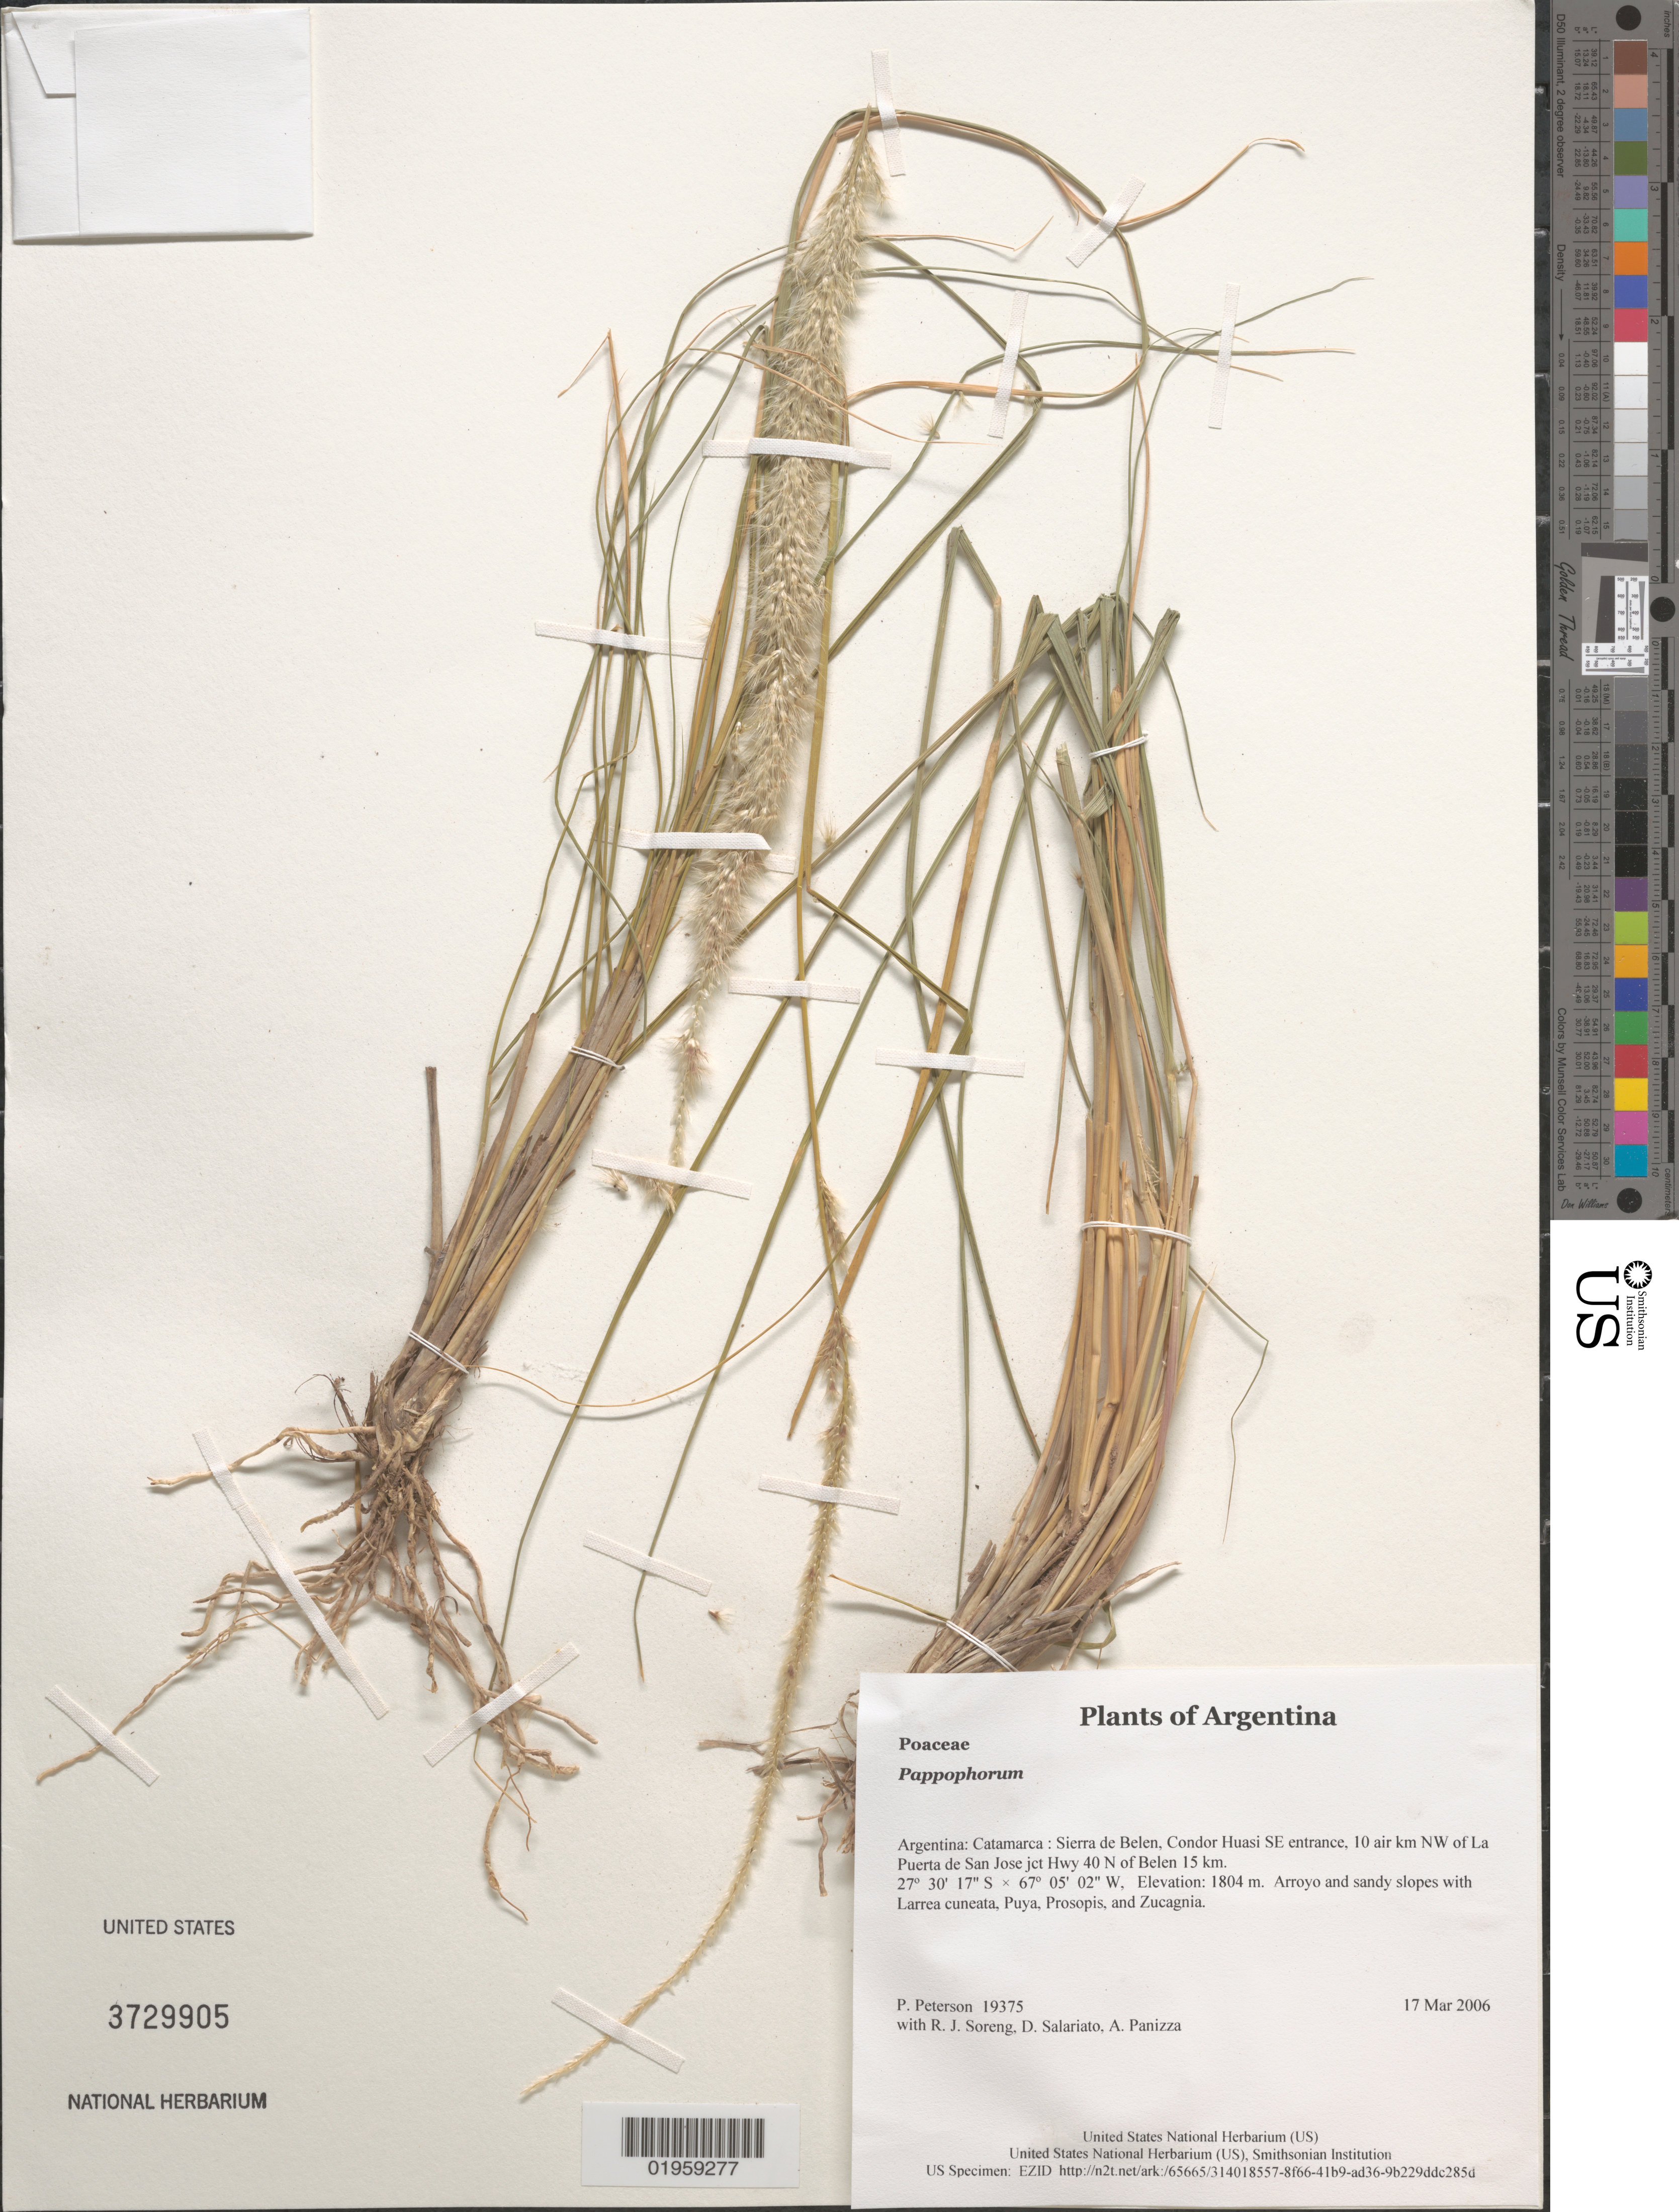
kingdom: Plantae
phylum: Tracheophyta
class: Liliopsida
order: Poales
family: Poaceae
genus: Pappophorum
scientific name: Pappophorum sp.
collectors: P. M. Peterson, R. J. Soreng, D. Salariato & A. Panizza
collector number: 19375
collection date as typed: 17 Mar 2006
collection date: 2006-03-17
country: Argentina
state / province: Catamarca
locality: Sierra de Belen, Condor Huasi SE entrance, 10 air km NW of La Puerta de San Jose jct Hwy 40 N of Belen 15 km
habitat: Arroyo and sandy slopes with Larrea cuneata, Puya, Prosopis, and Zucagnia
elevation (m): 1804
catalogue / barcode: US 3729905